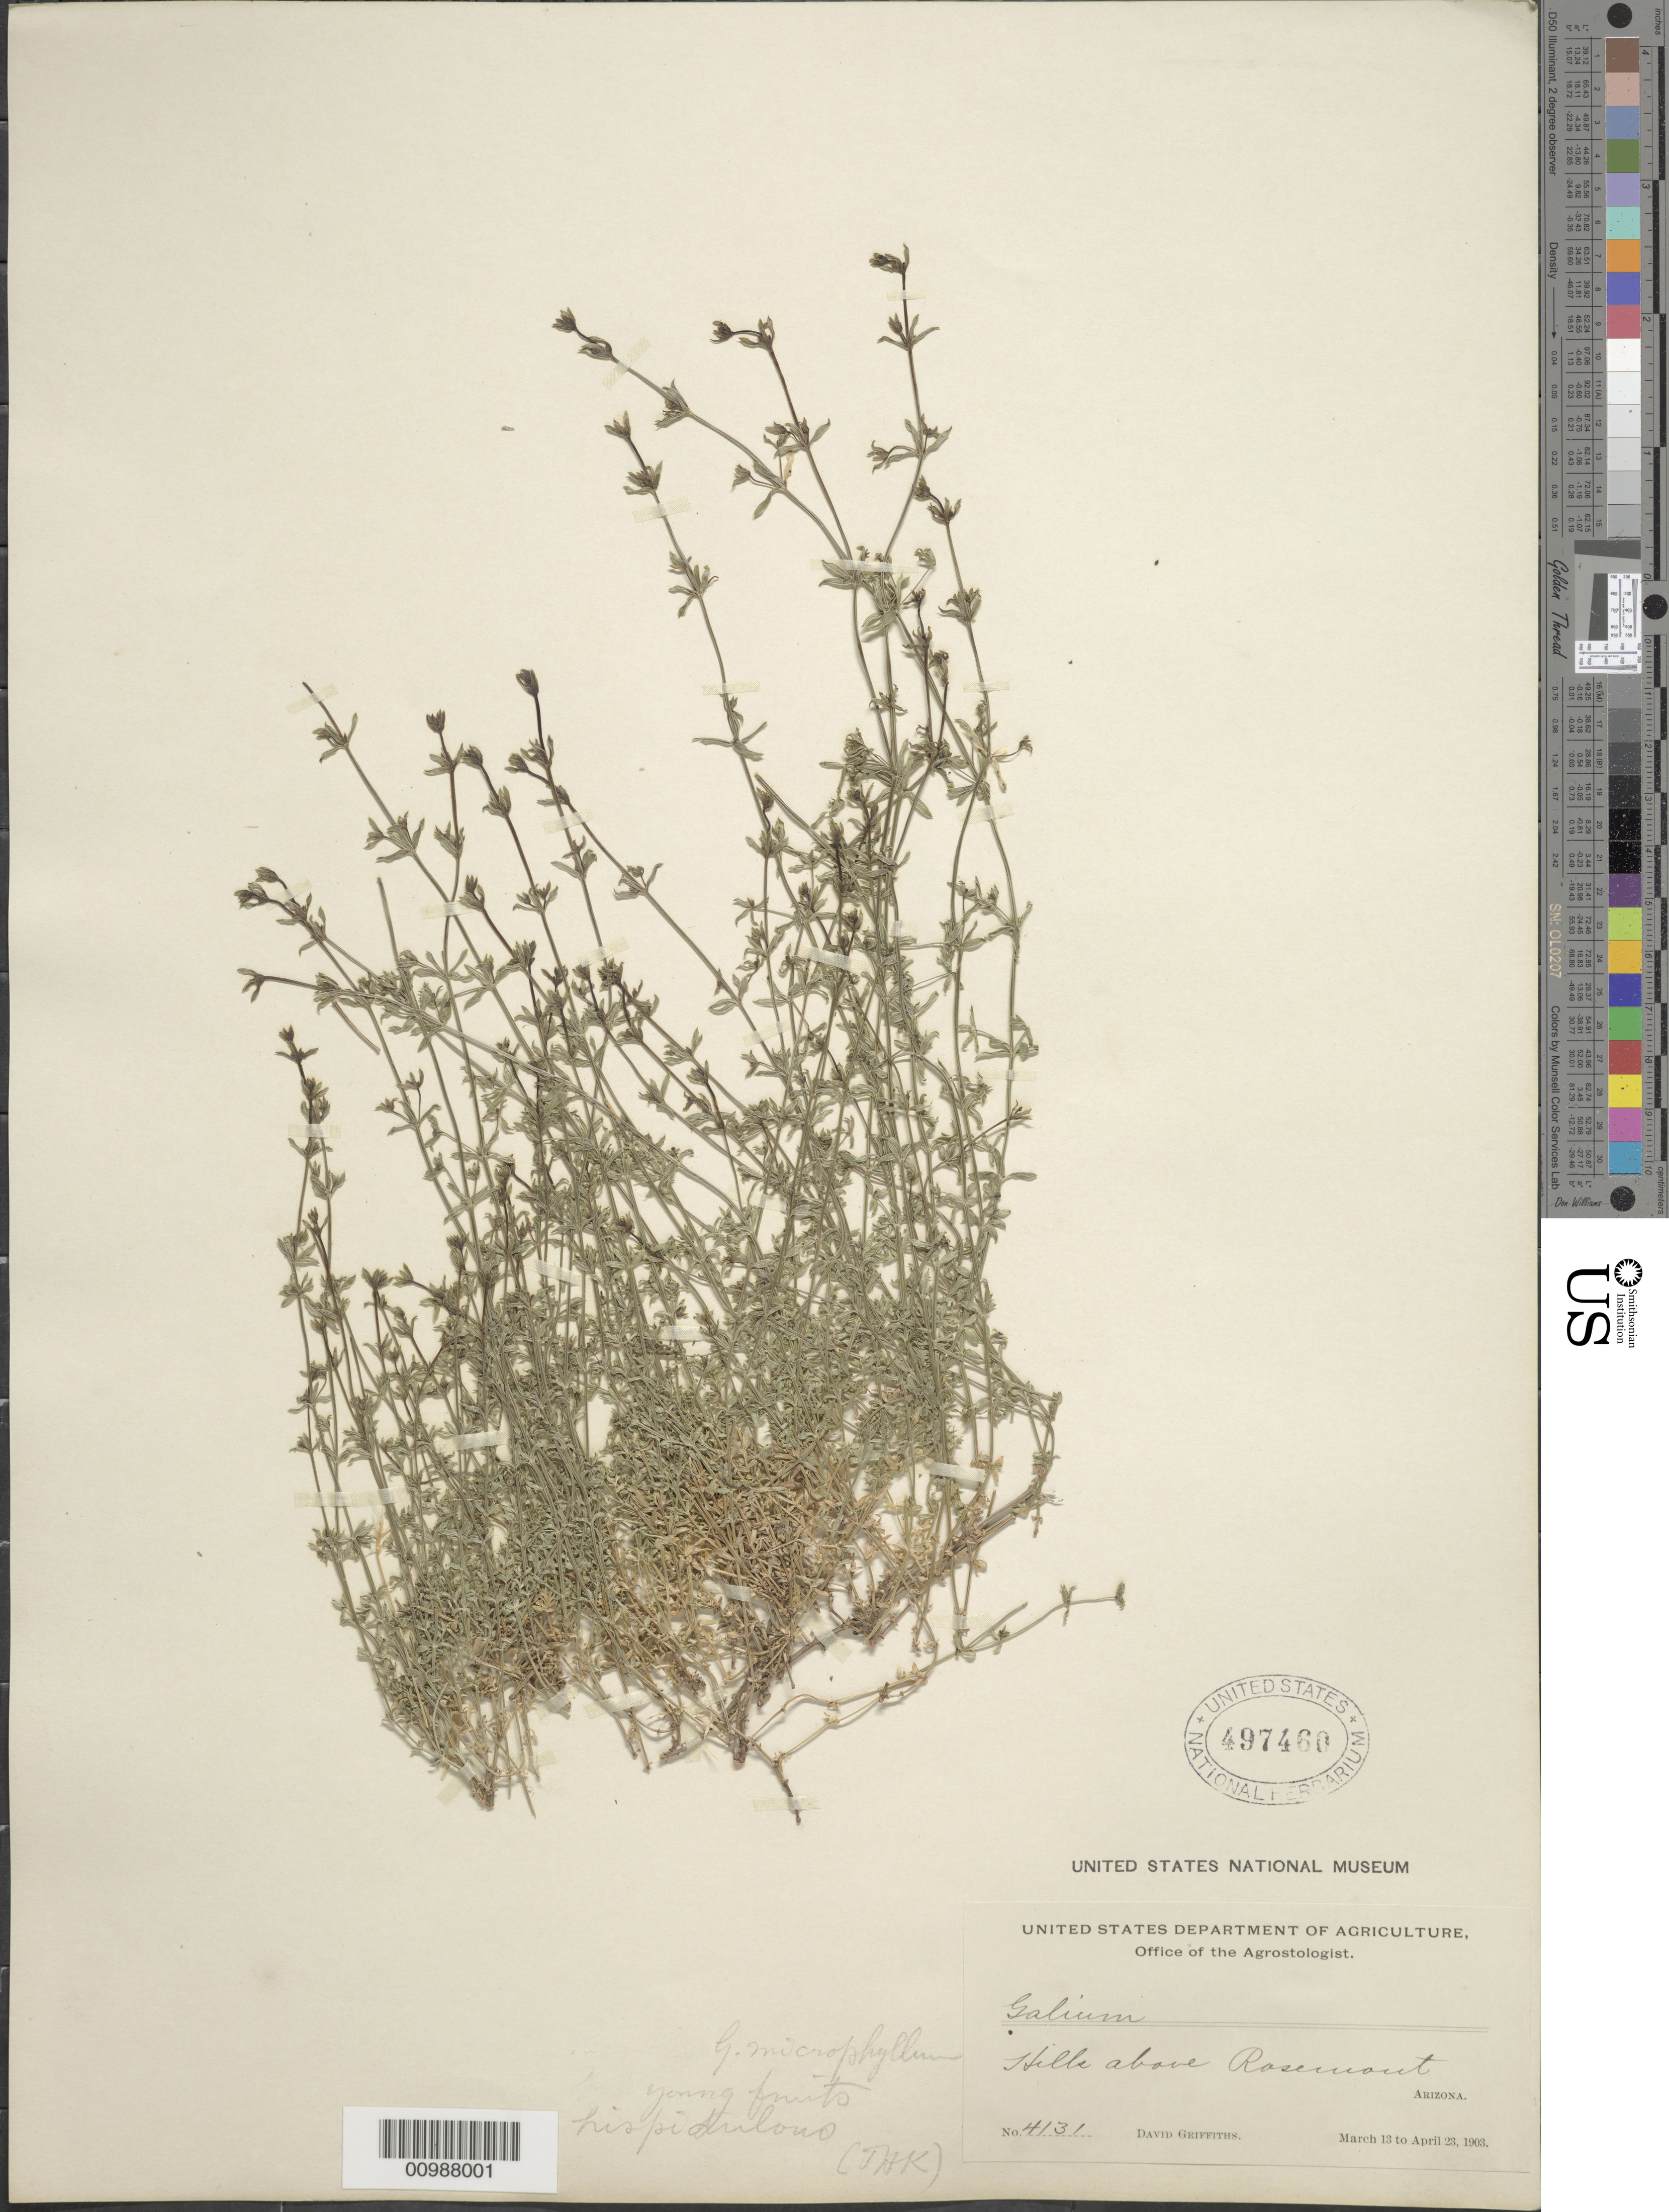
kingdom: Plantae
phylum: Tracheophyta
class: Magnoliopsida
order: Gentianales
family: Rubiaceae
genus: Galium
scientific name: Galium microphyllum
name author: A. Gray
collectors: D. Griffiths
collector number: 4131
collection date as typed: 13 Mar 1903 to 23 Apr 1903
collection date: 1903-03-13/1903-04-23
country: United States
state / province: Arizona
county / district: Pima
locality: Hills above Rosemount.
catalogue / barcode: US 497460